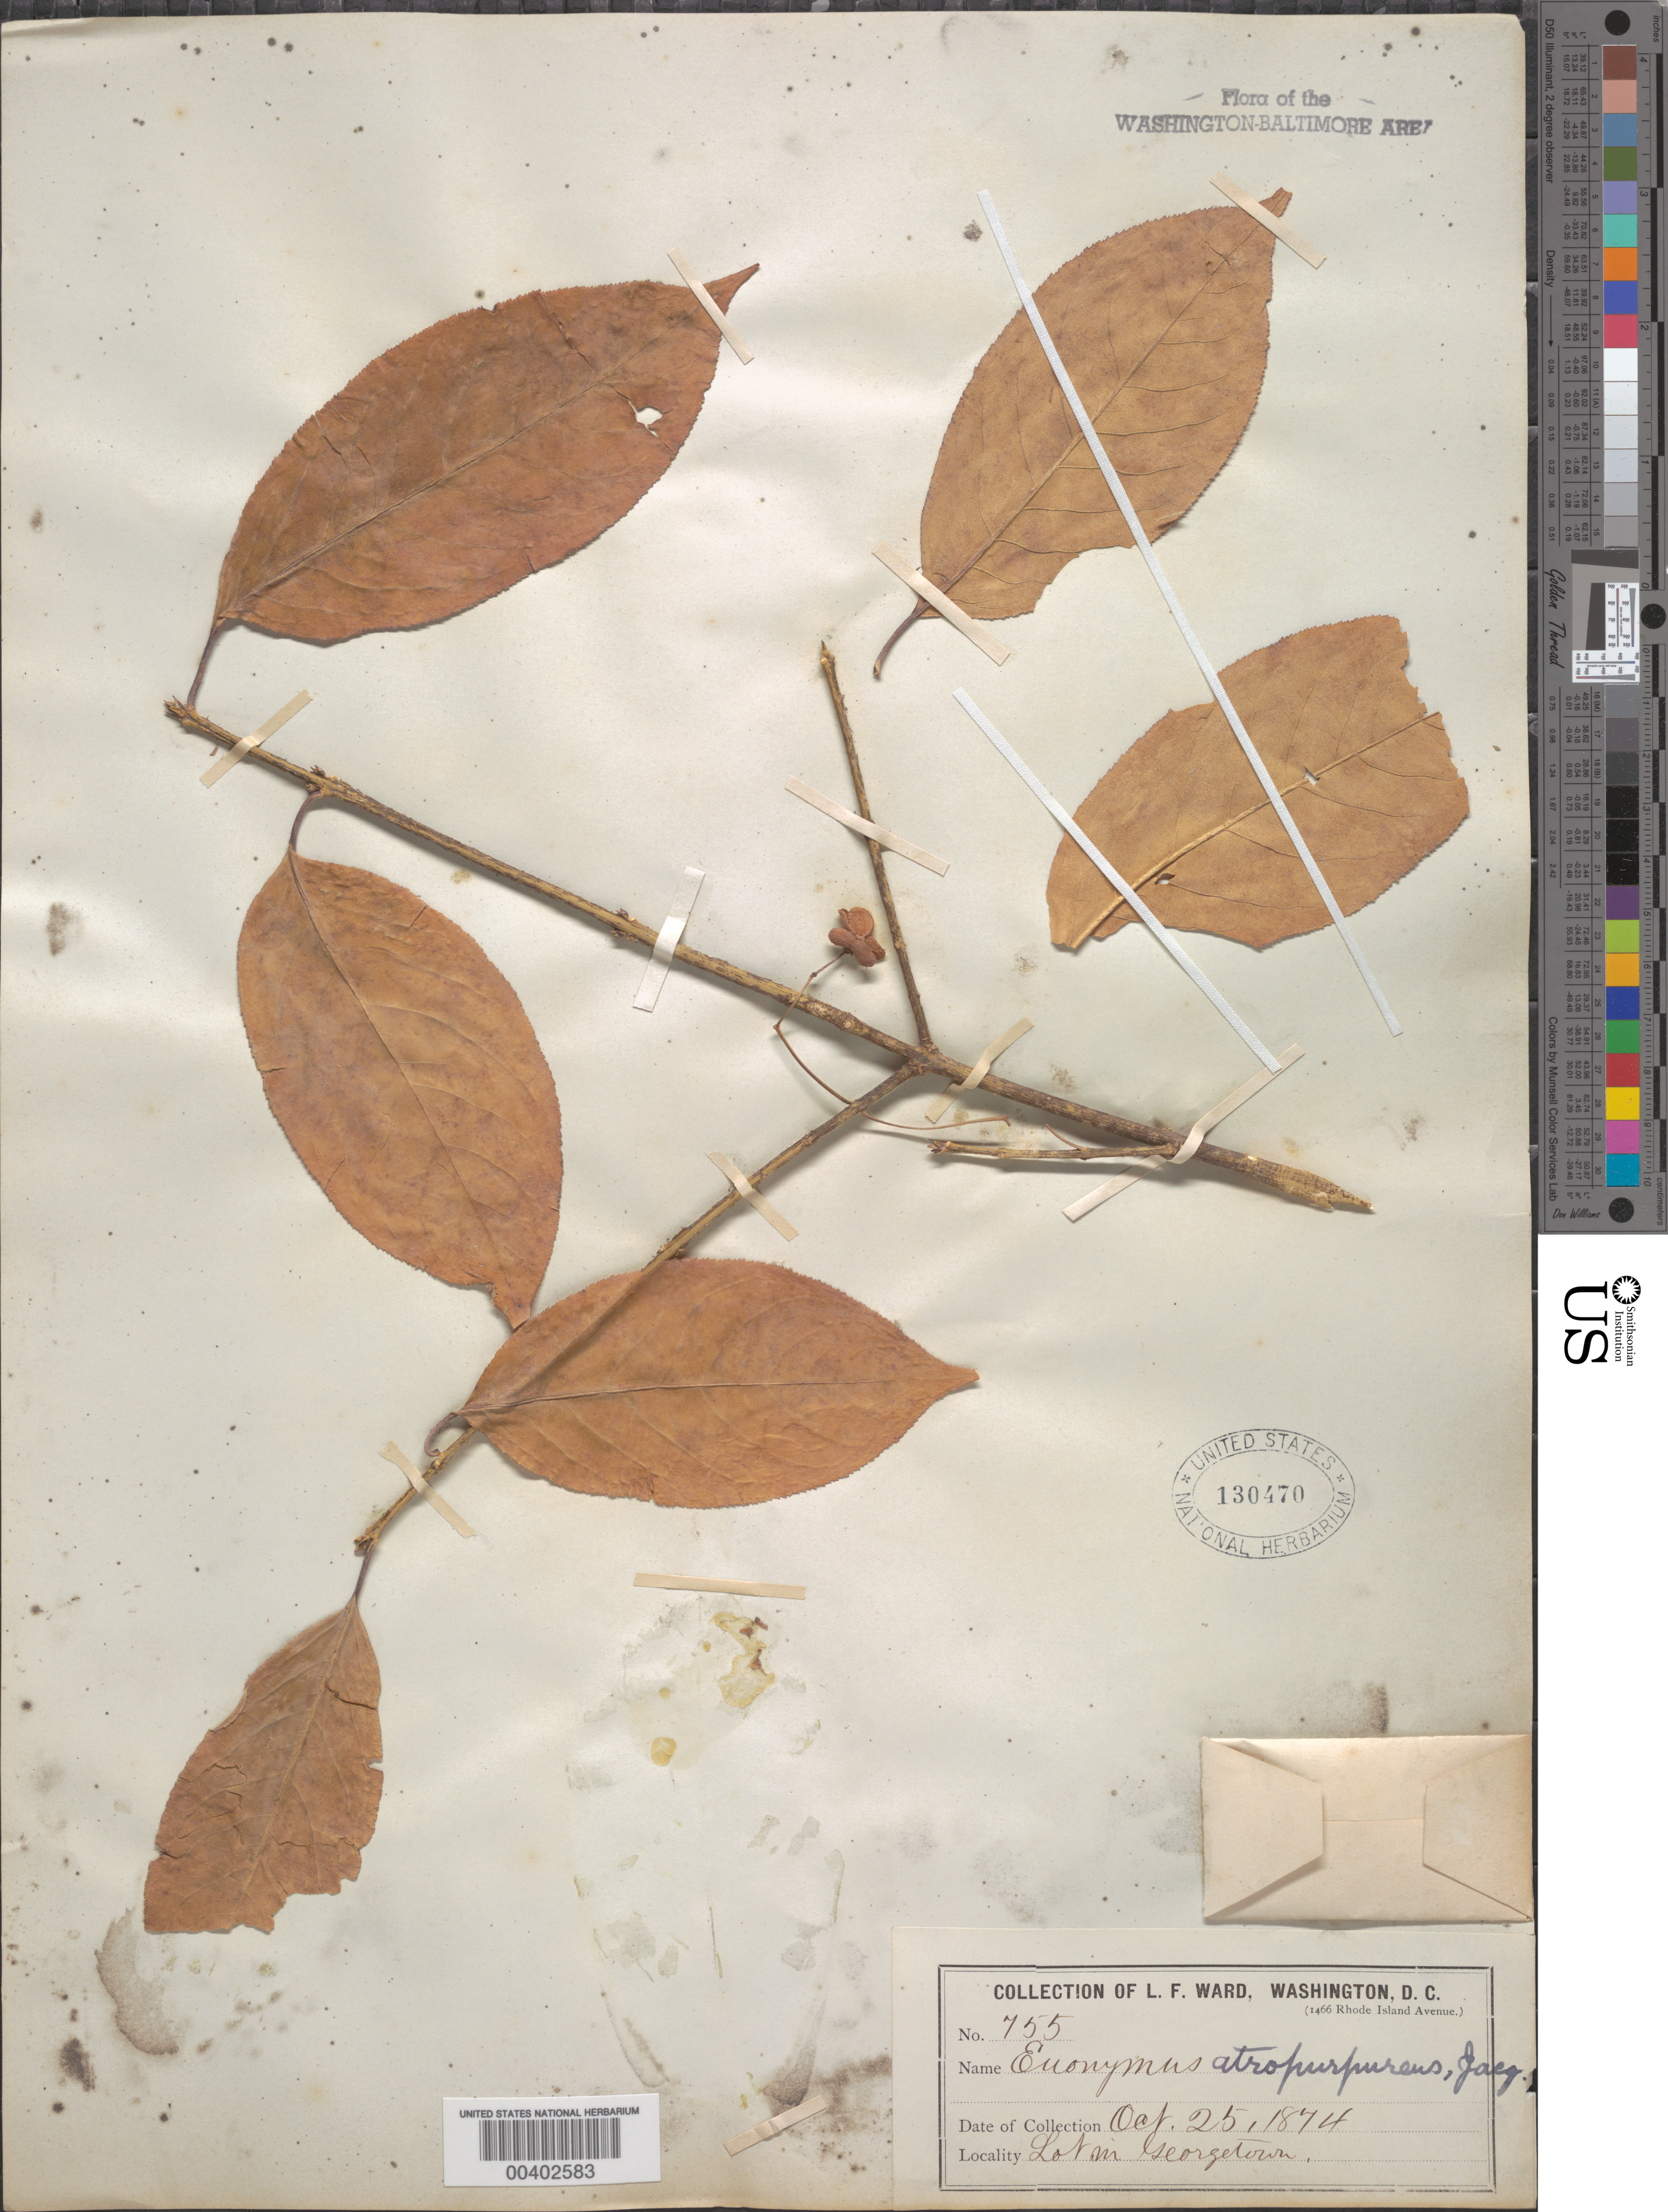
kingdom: Plantae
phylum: Tracheophyta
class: Magnoliopsida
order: Celastrales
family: Celastraceae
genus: Euonymus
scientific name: Euonymus atropurpureus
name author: Jacq.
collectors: L. F. Ward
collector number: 755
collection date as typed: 25 Oct 1874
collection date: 1874-10-25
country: United States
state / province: District of Columbia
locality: Georgetown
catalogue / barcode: US 130470